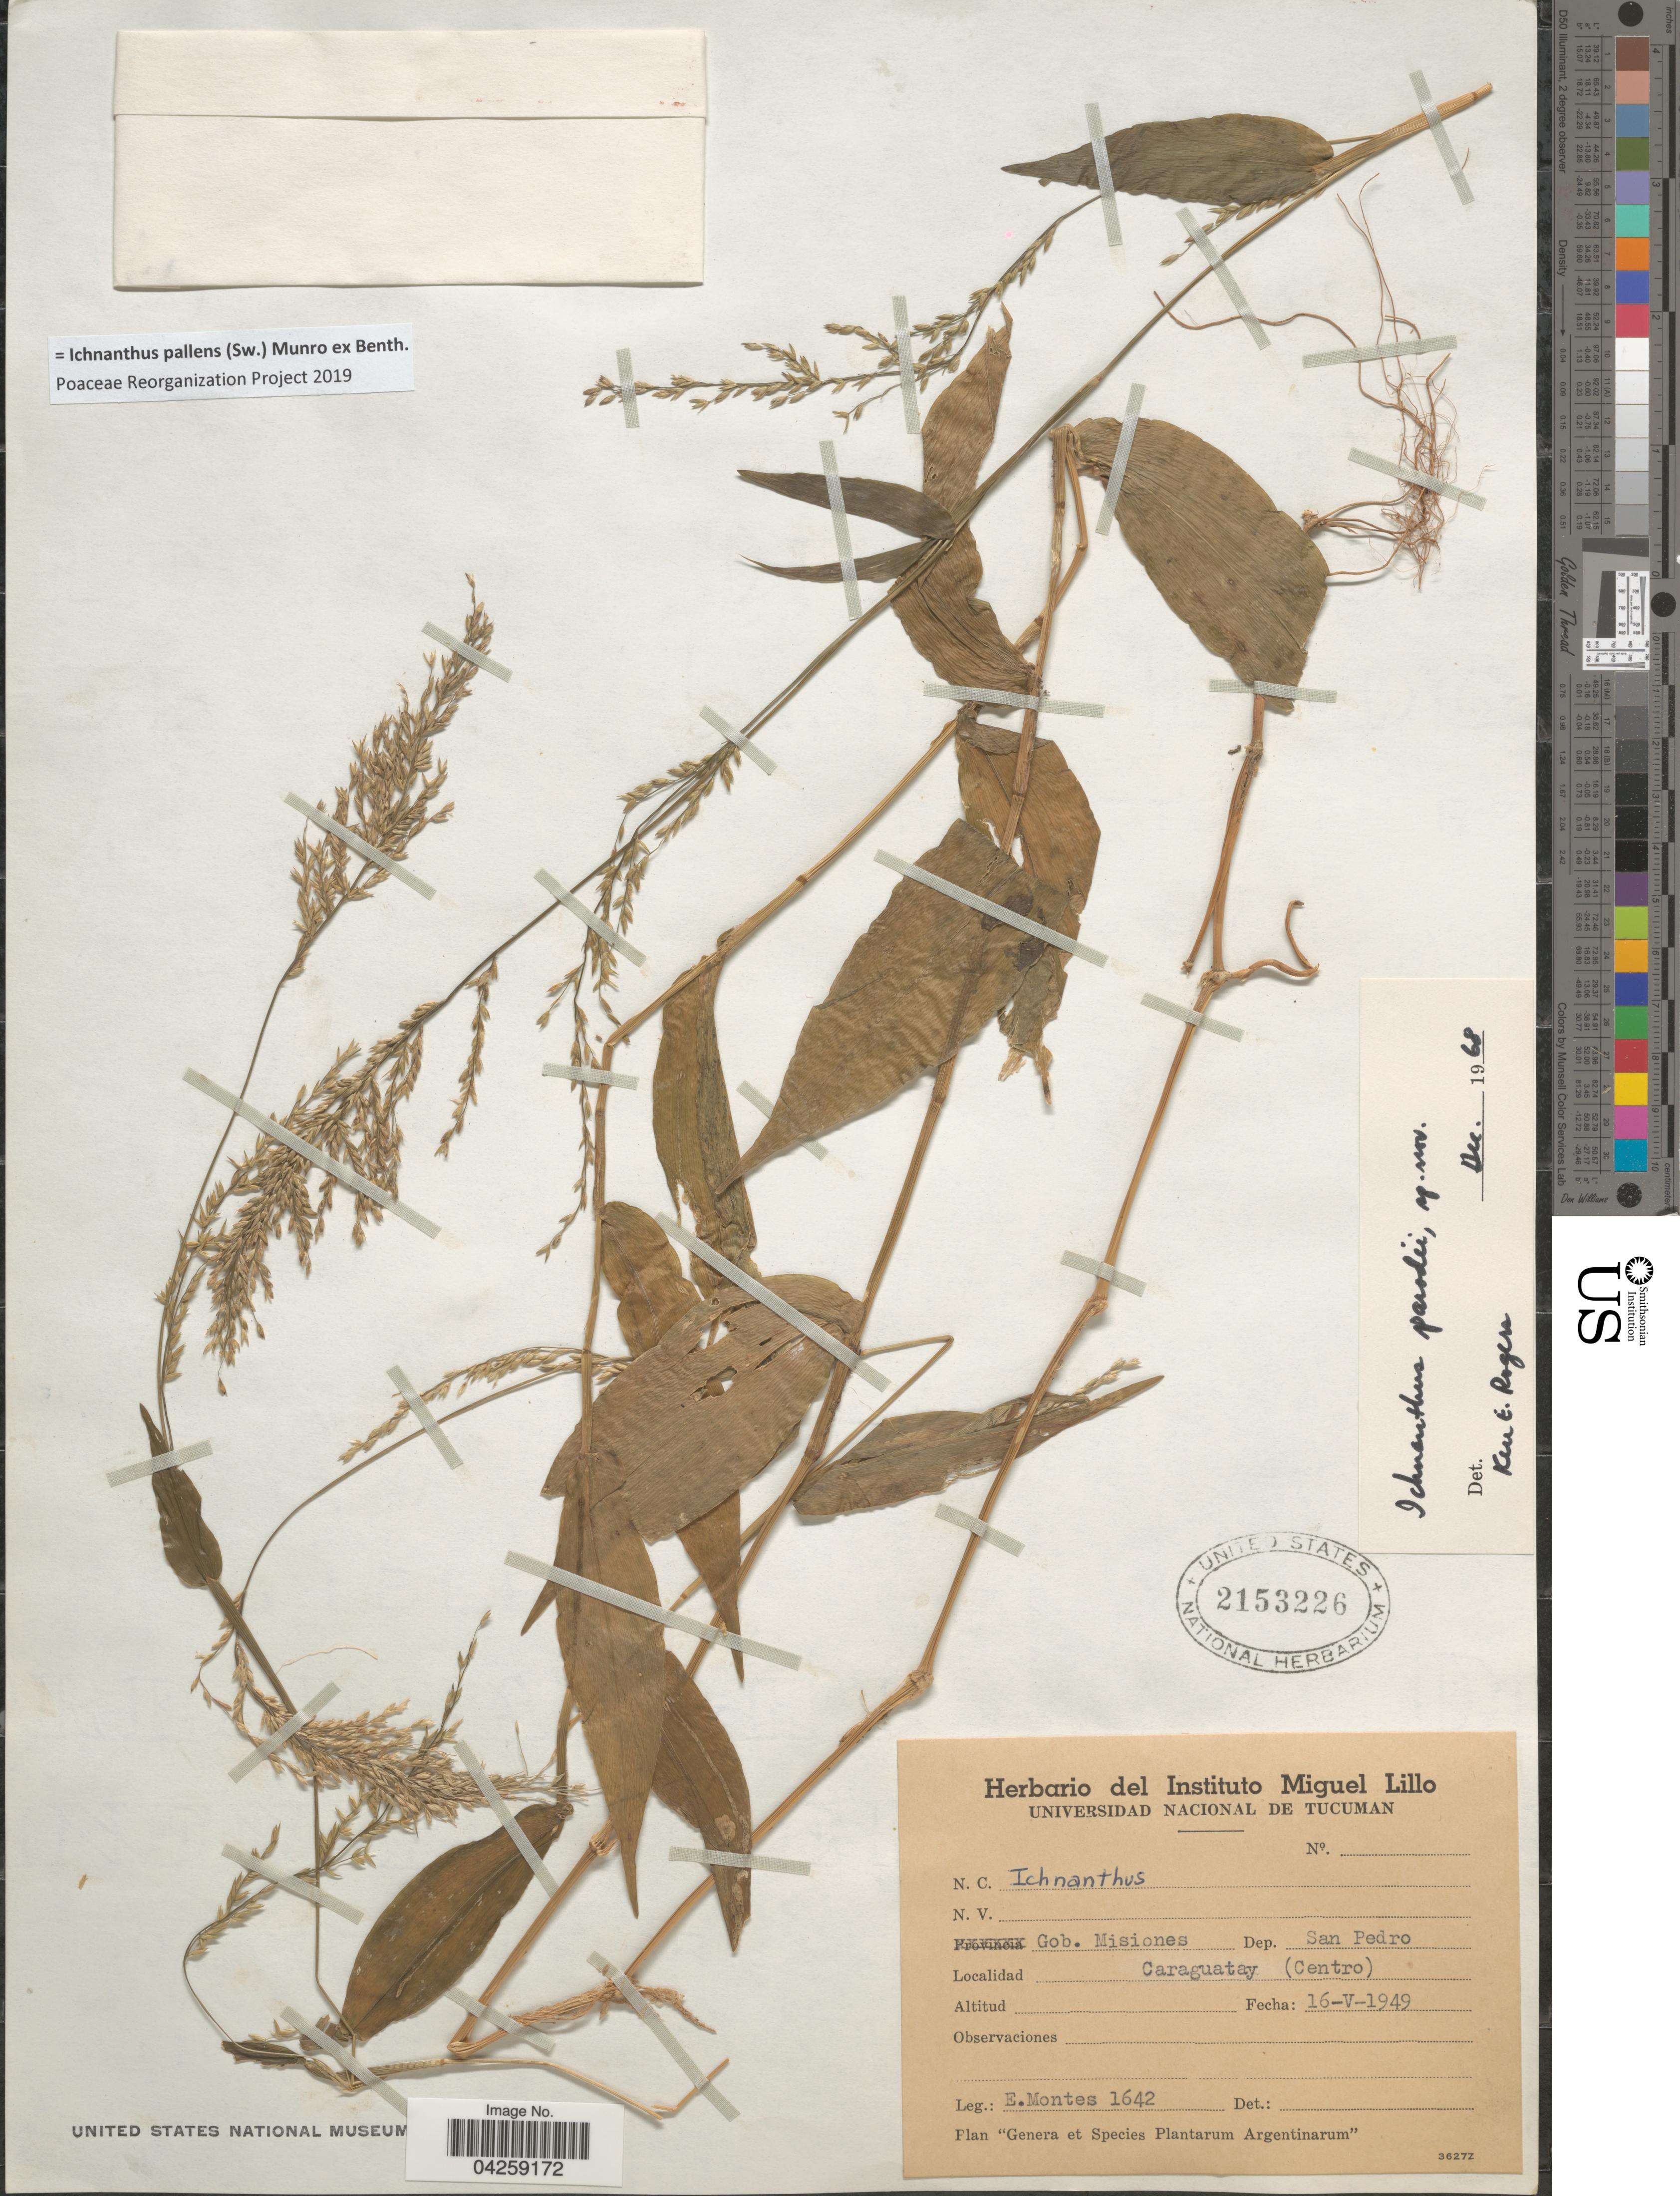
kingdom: Plantae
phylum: Tracheophyta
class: Liliopsida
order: Poales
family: Poaceae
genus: Ichnanthus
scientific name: Ichnanthus pallens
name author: (Sw.) Munro ex Benth.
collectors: E. Montes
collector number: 1642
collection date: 1949-05-16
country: Argentina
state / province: Misiones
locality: Gob. Misiones. Dep. San Pedro. Caraguatay (Centro).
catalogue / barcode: US 2153226